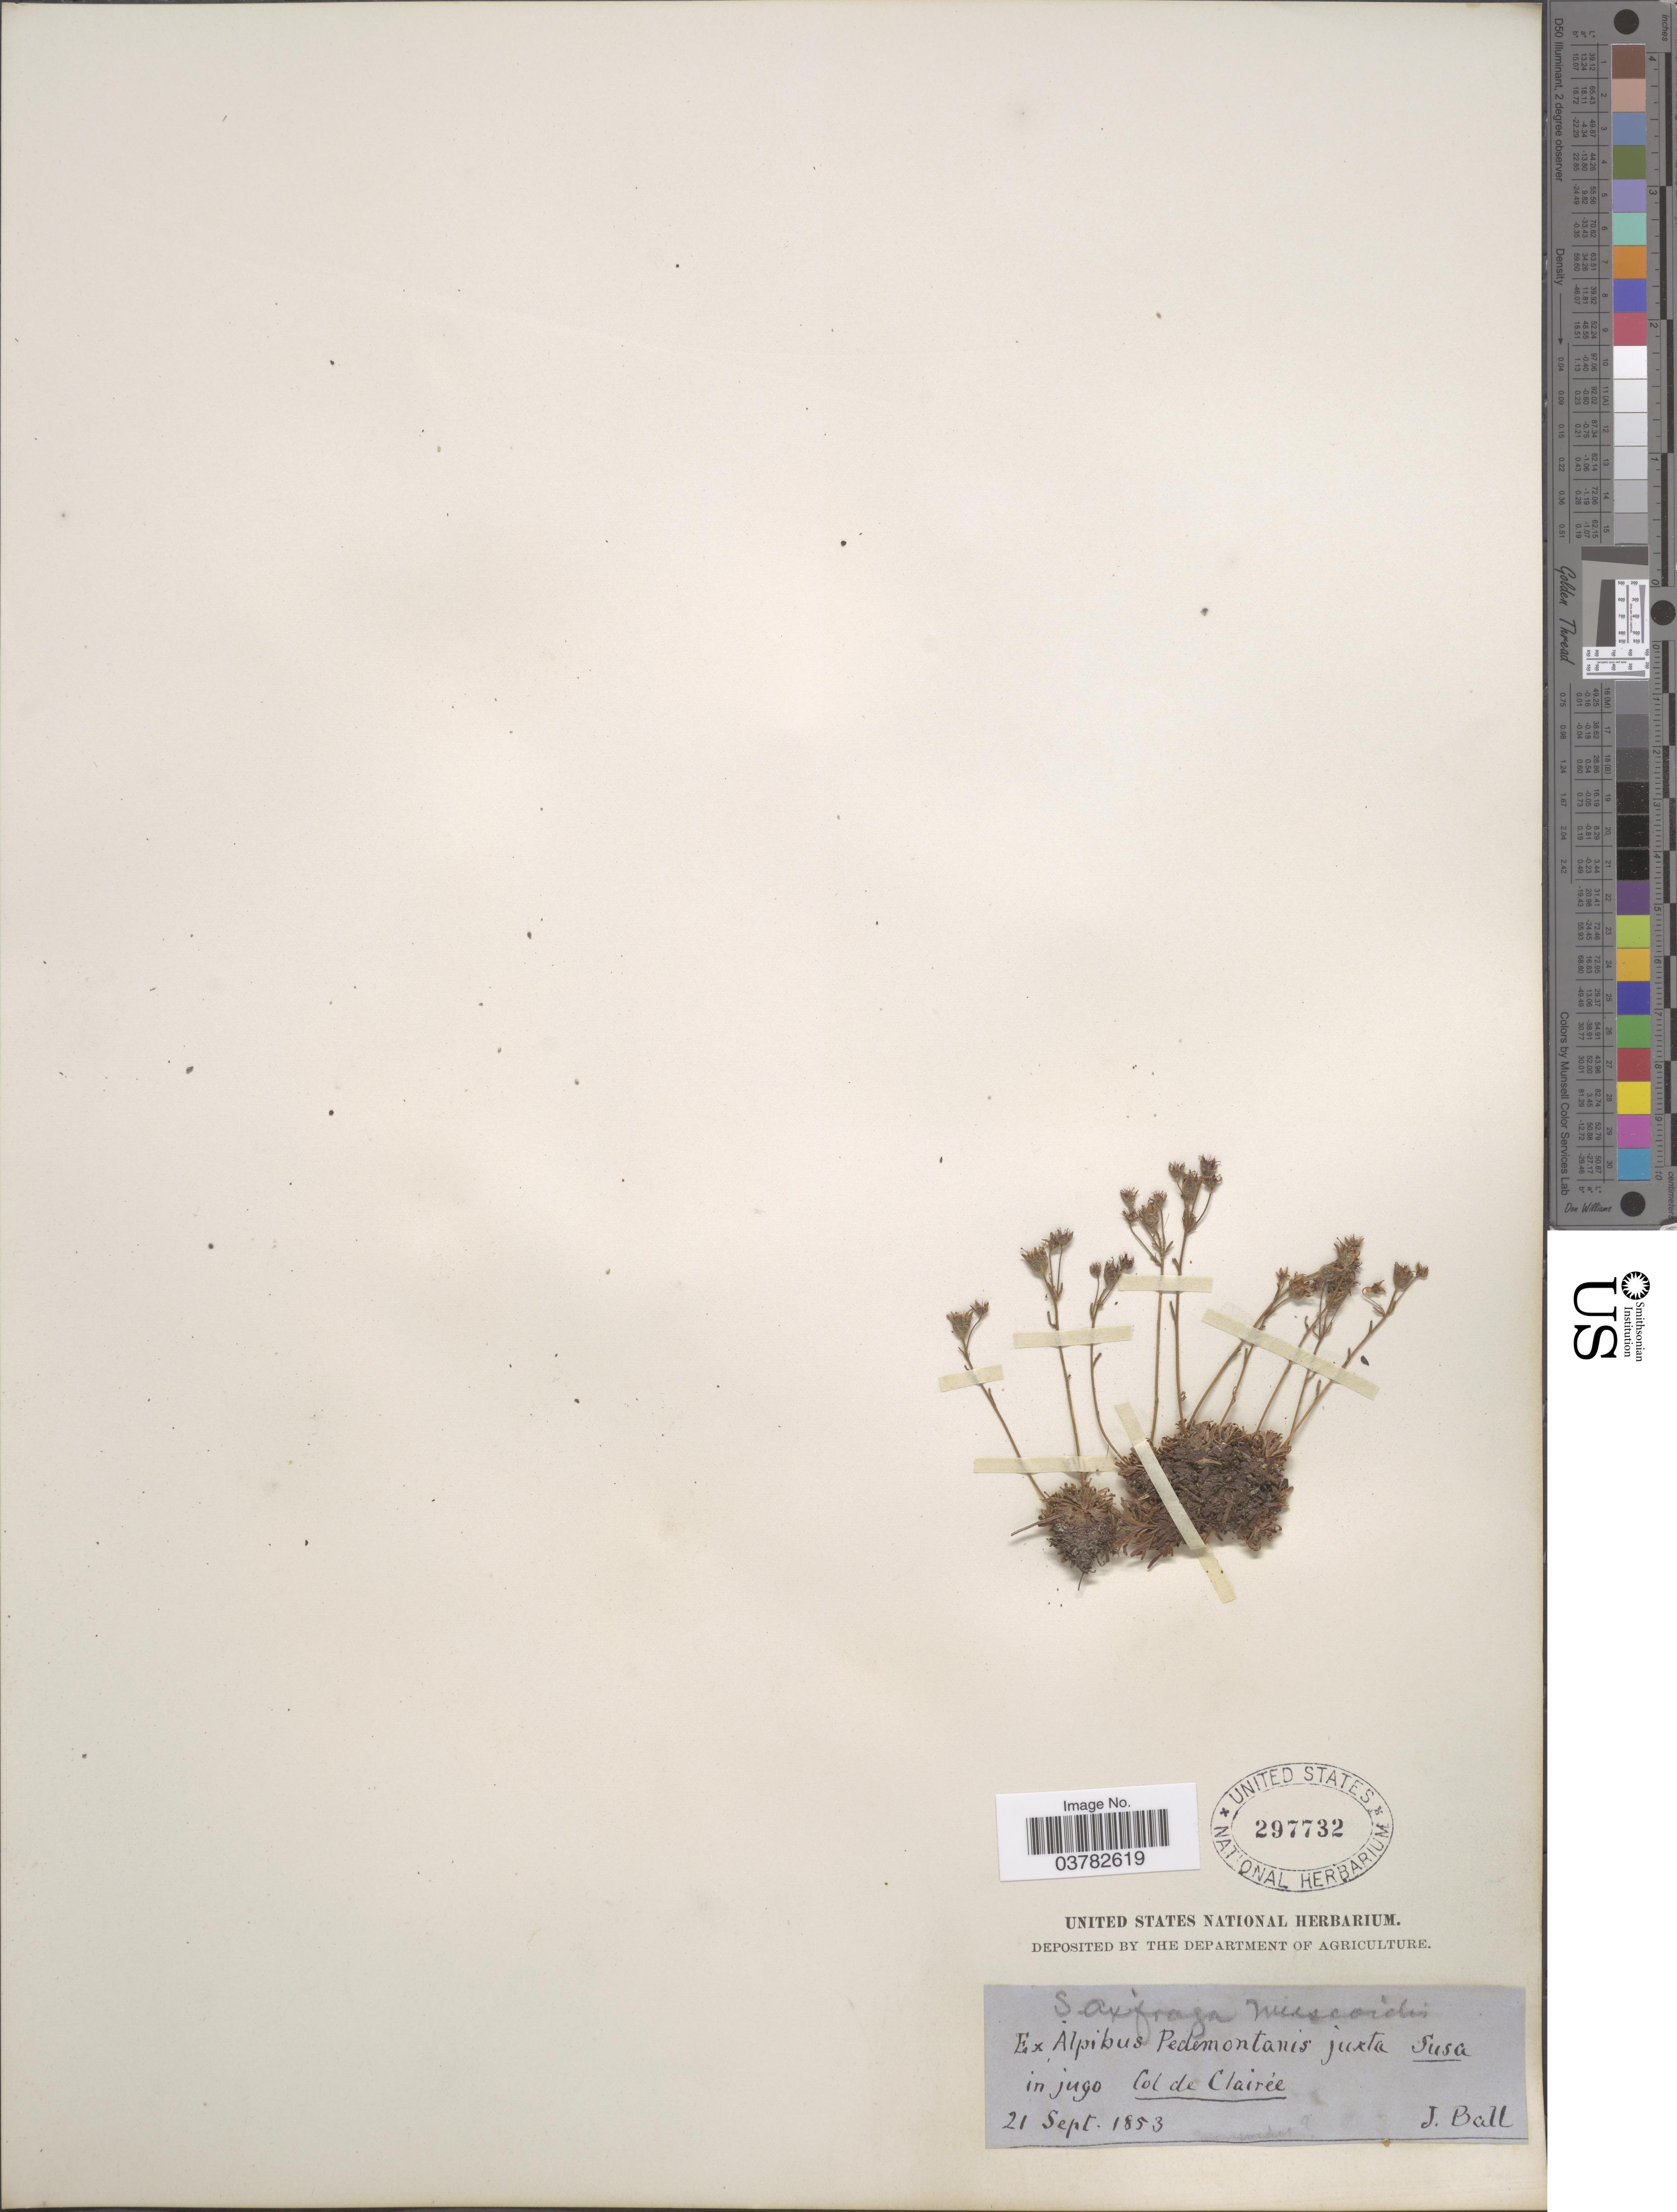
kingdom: Plantae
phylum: Tracheophyta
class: Magnoliopsida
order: Saxifragales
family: Saxifragaceae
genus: Saxifraga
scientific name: Saxifraga muscoides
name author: All.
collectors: J. Ball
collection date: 1853-09-21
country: Italy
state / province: Piedmont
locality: Ex Alpibus Pedemontanis juxta Susa in jugo Col de Clairée.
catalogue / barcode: US 297732